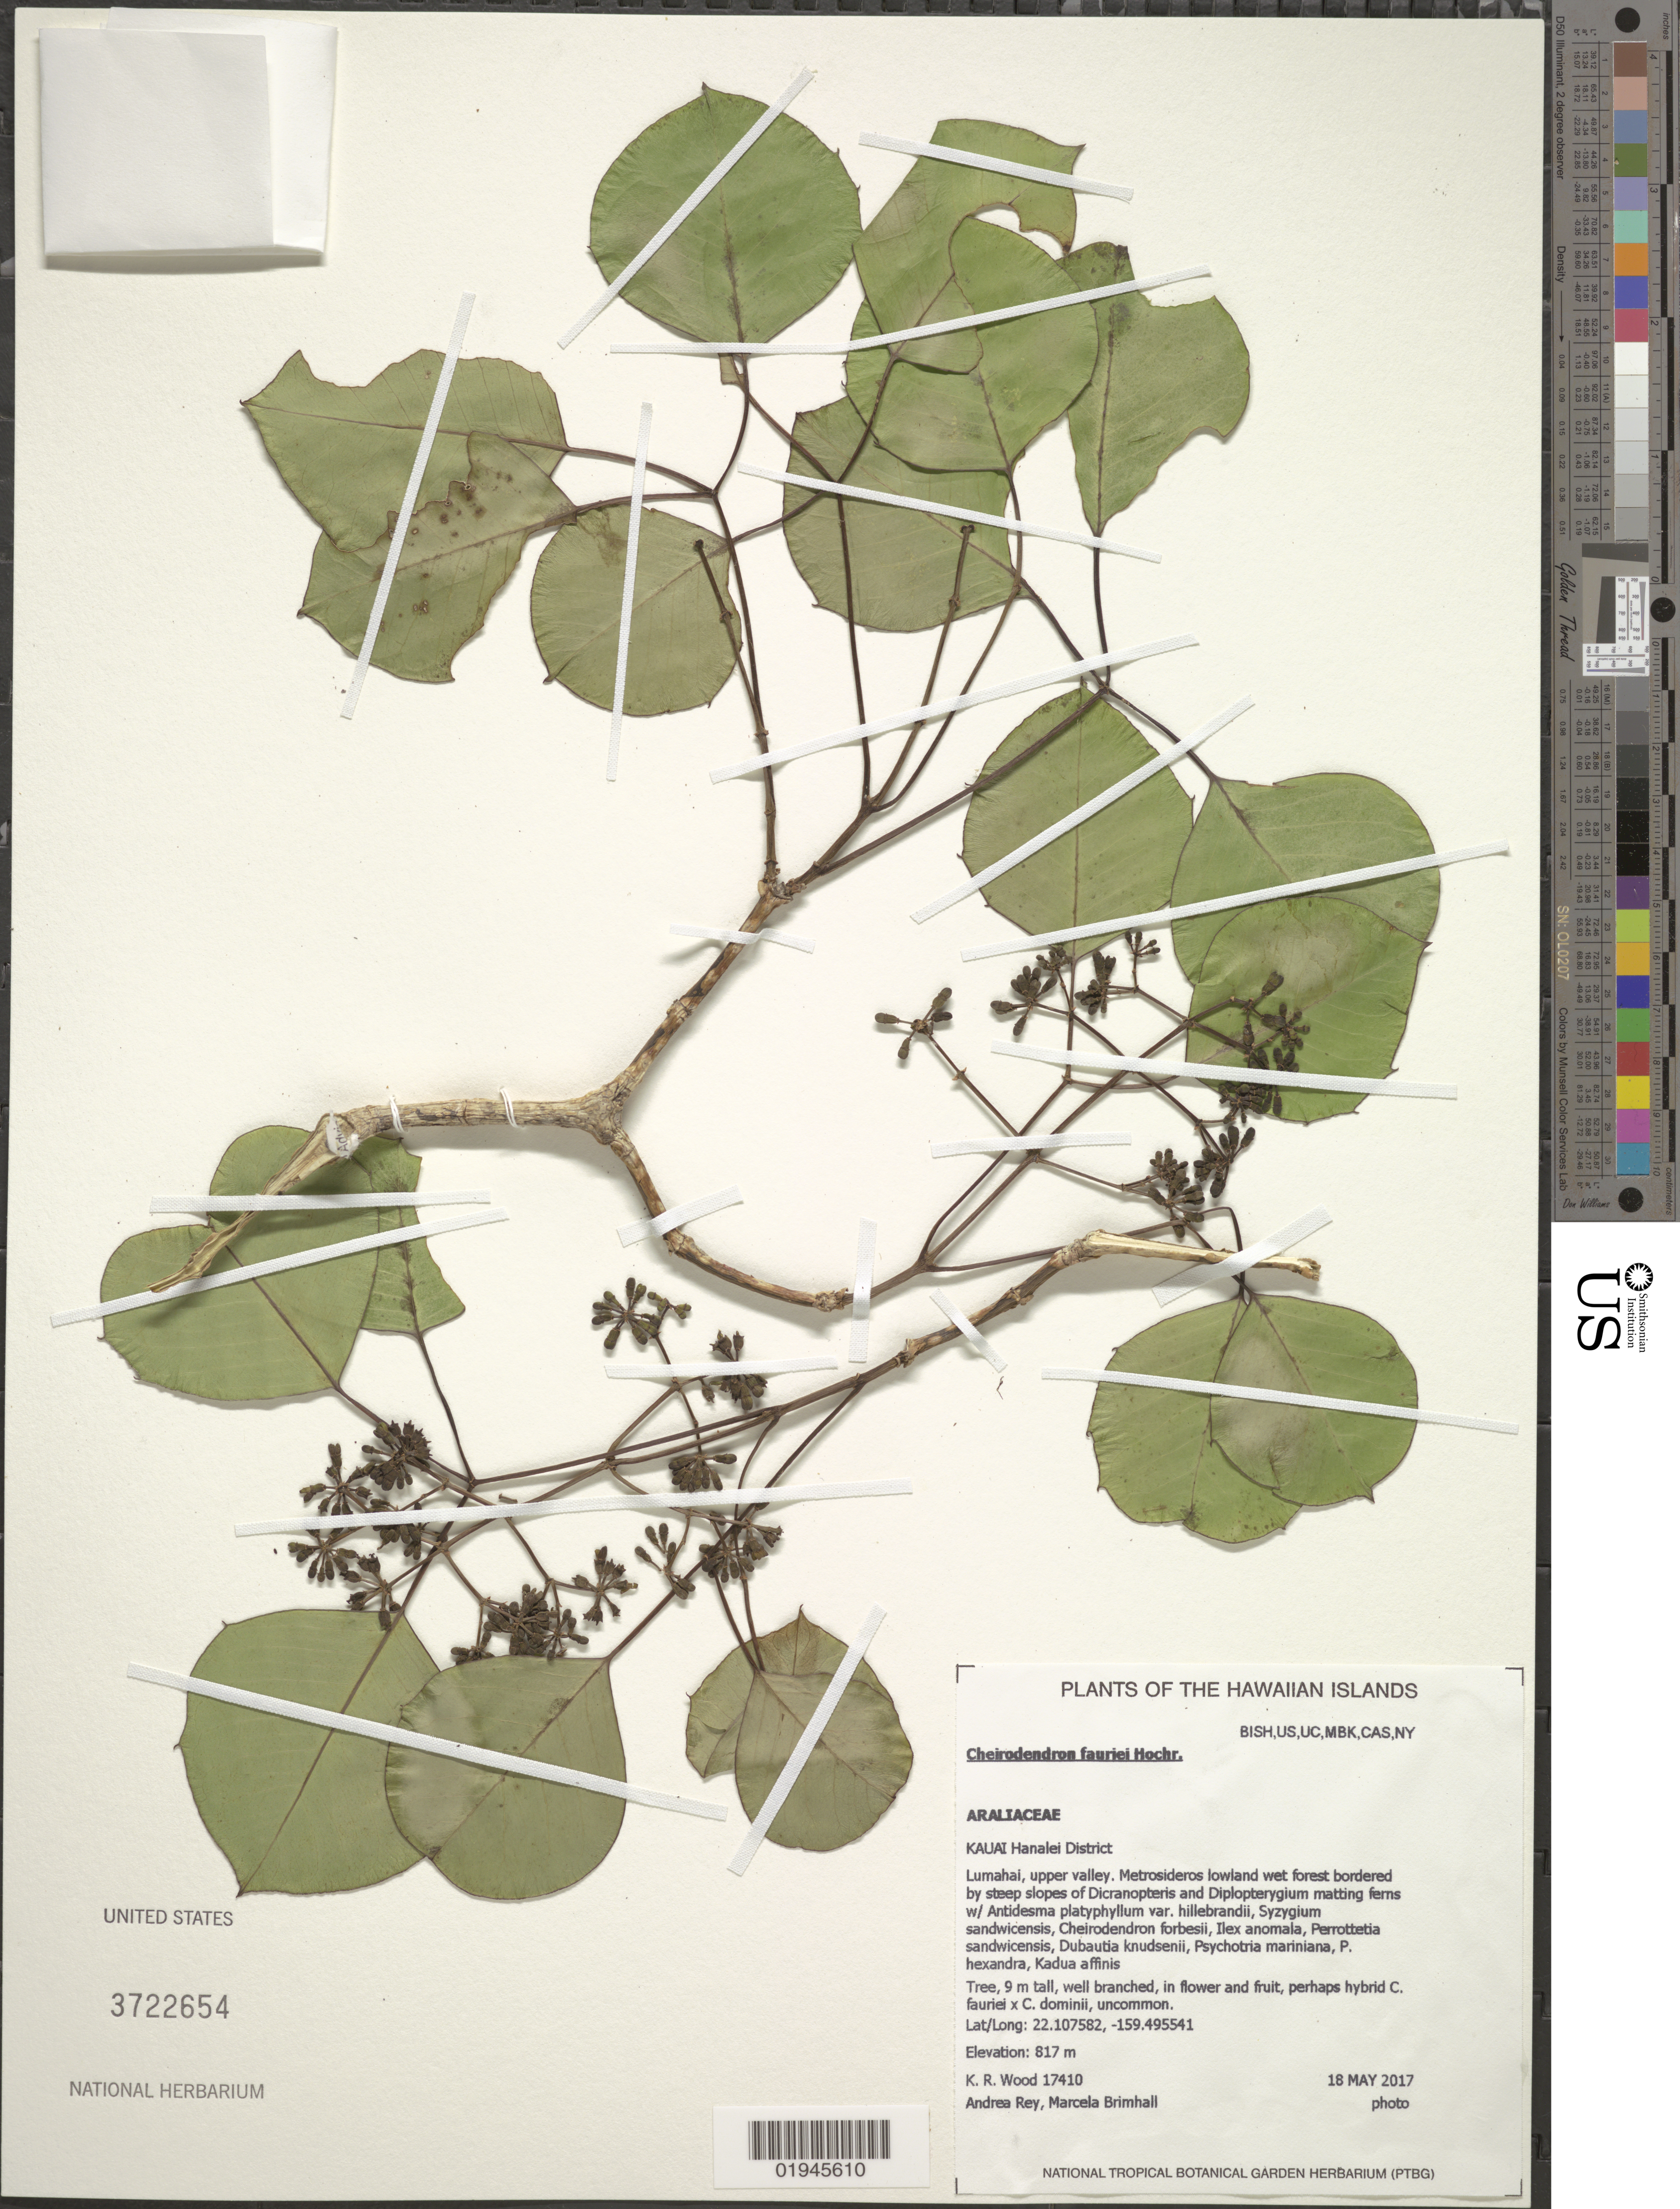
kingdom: Plantae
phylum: Tracheophyta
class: Magnoliopsida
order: Apiales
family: Araliaceae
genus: Cheirodendron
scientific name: Cheirodendron fauriei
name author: Hochr.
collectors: K. R. Wood, A. Rey & M. Brimhall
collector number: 17410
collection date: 2017-05-18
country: United States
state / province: Hawaii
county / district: Kauai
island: Kaua'i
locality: Hanalei District, Lumahai, upper valley.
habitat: Lowland wet forest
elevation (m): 817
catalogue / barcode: US 3722654